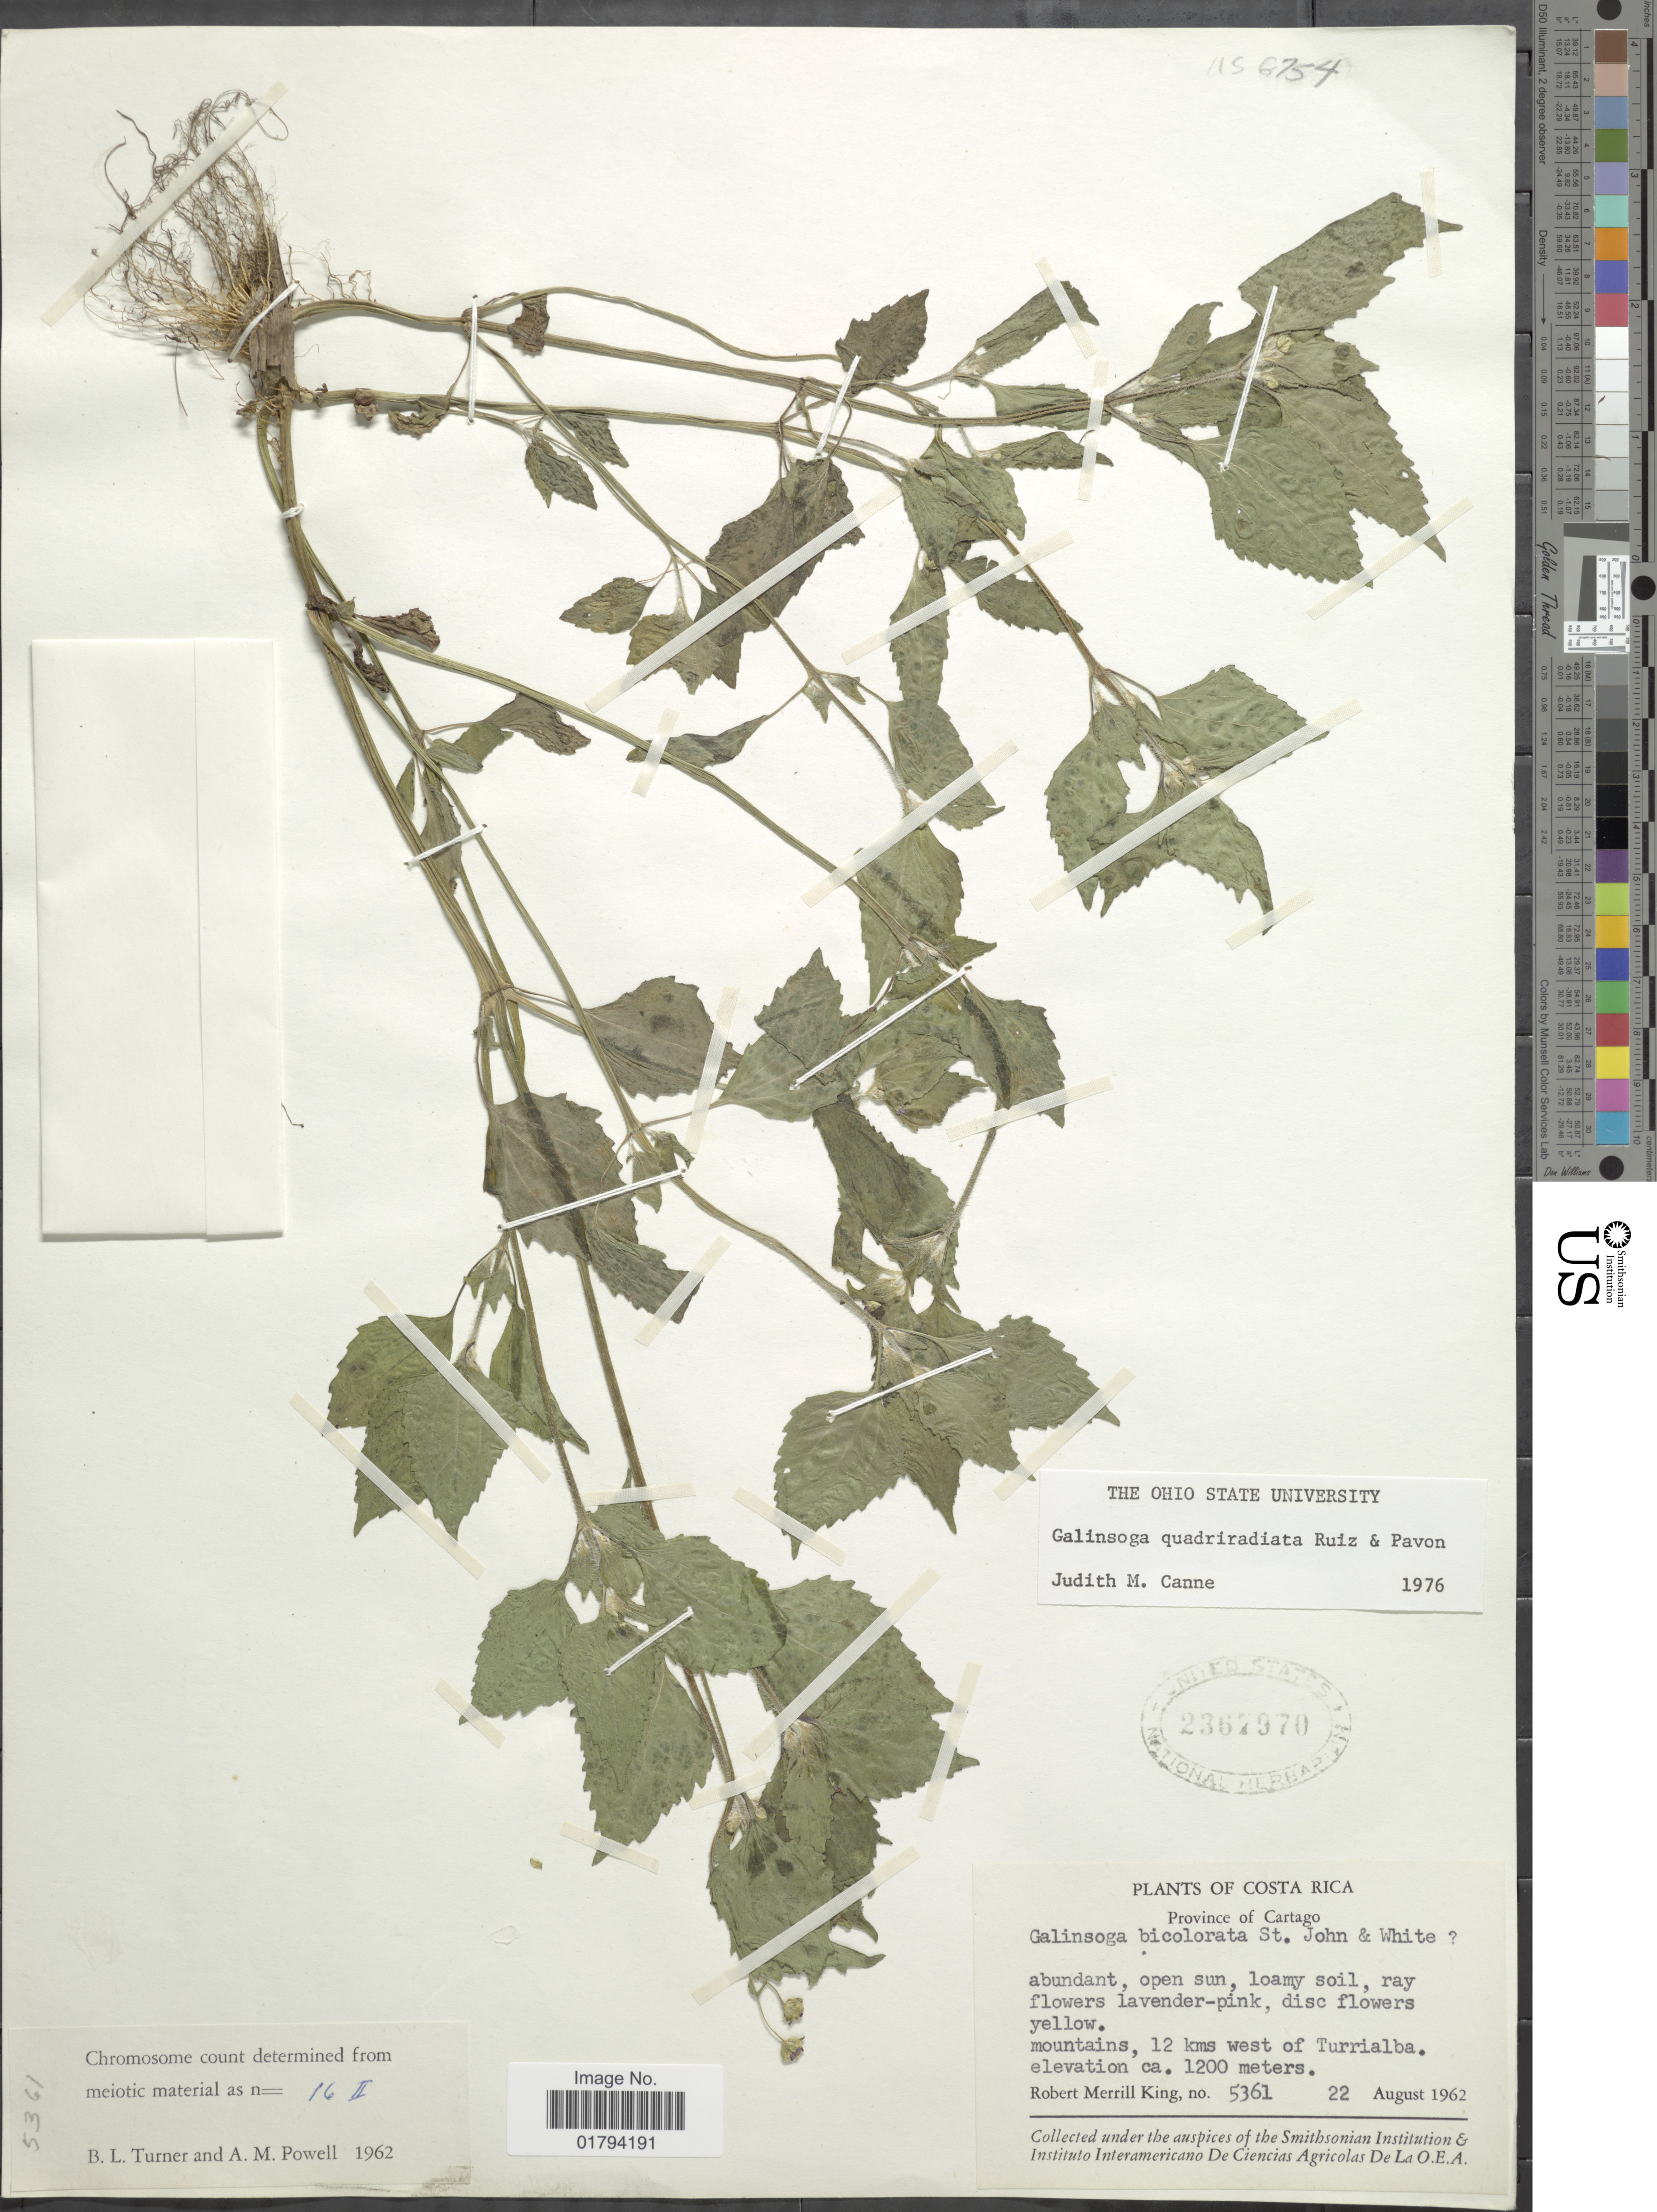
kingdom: Plantae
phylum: Tracheophyta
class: Magnoliopsida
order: Asterales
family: Asteraceae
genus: Galinsoga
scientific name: Galinsoga quadriradiata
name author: Ruiz & Pav.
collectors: R. M. King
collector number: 5361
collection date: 1962-08-22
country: Costa Rica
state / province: Cartago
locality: Mountains, 12 kms west of Turrialba.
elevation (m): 1200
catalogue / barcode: US 2367970